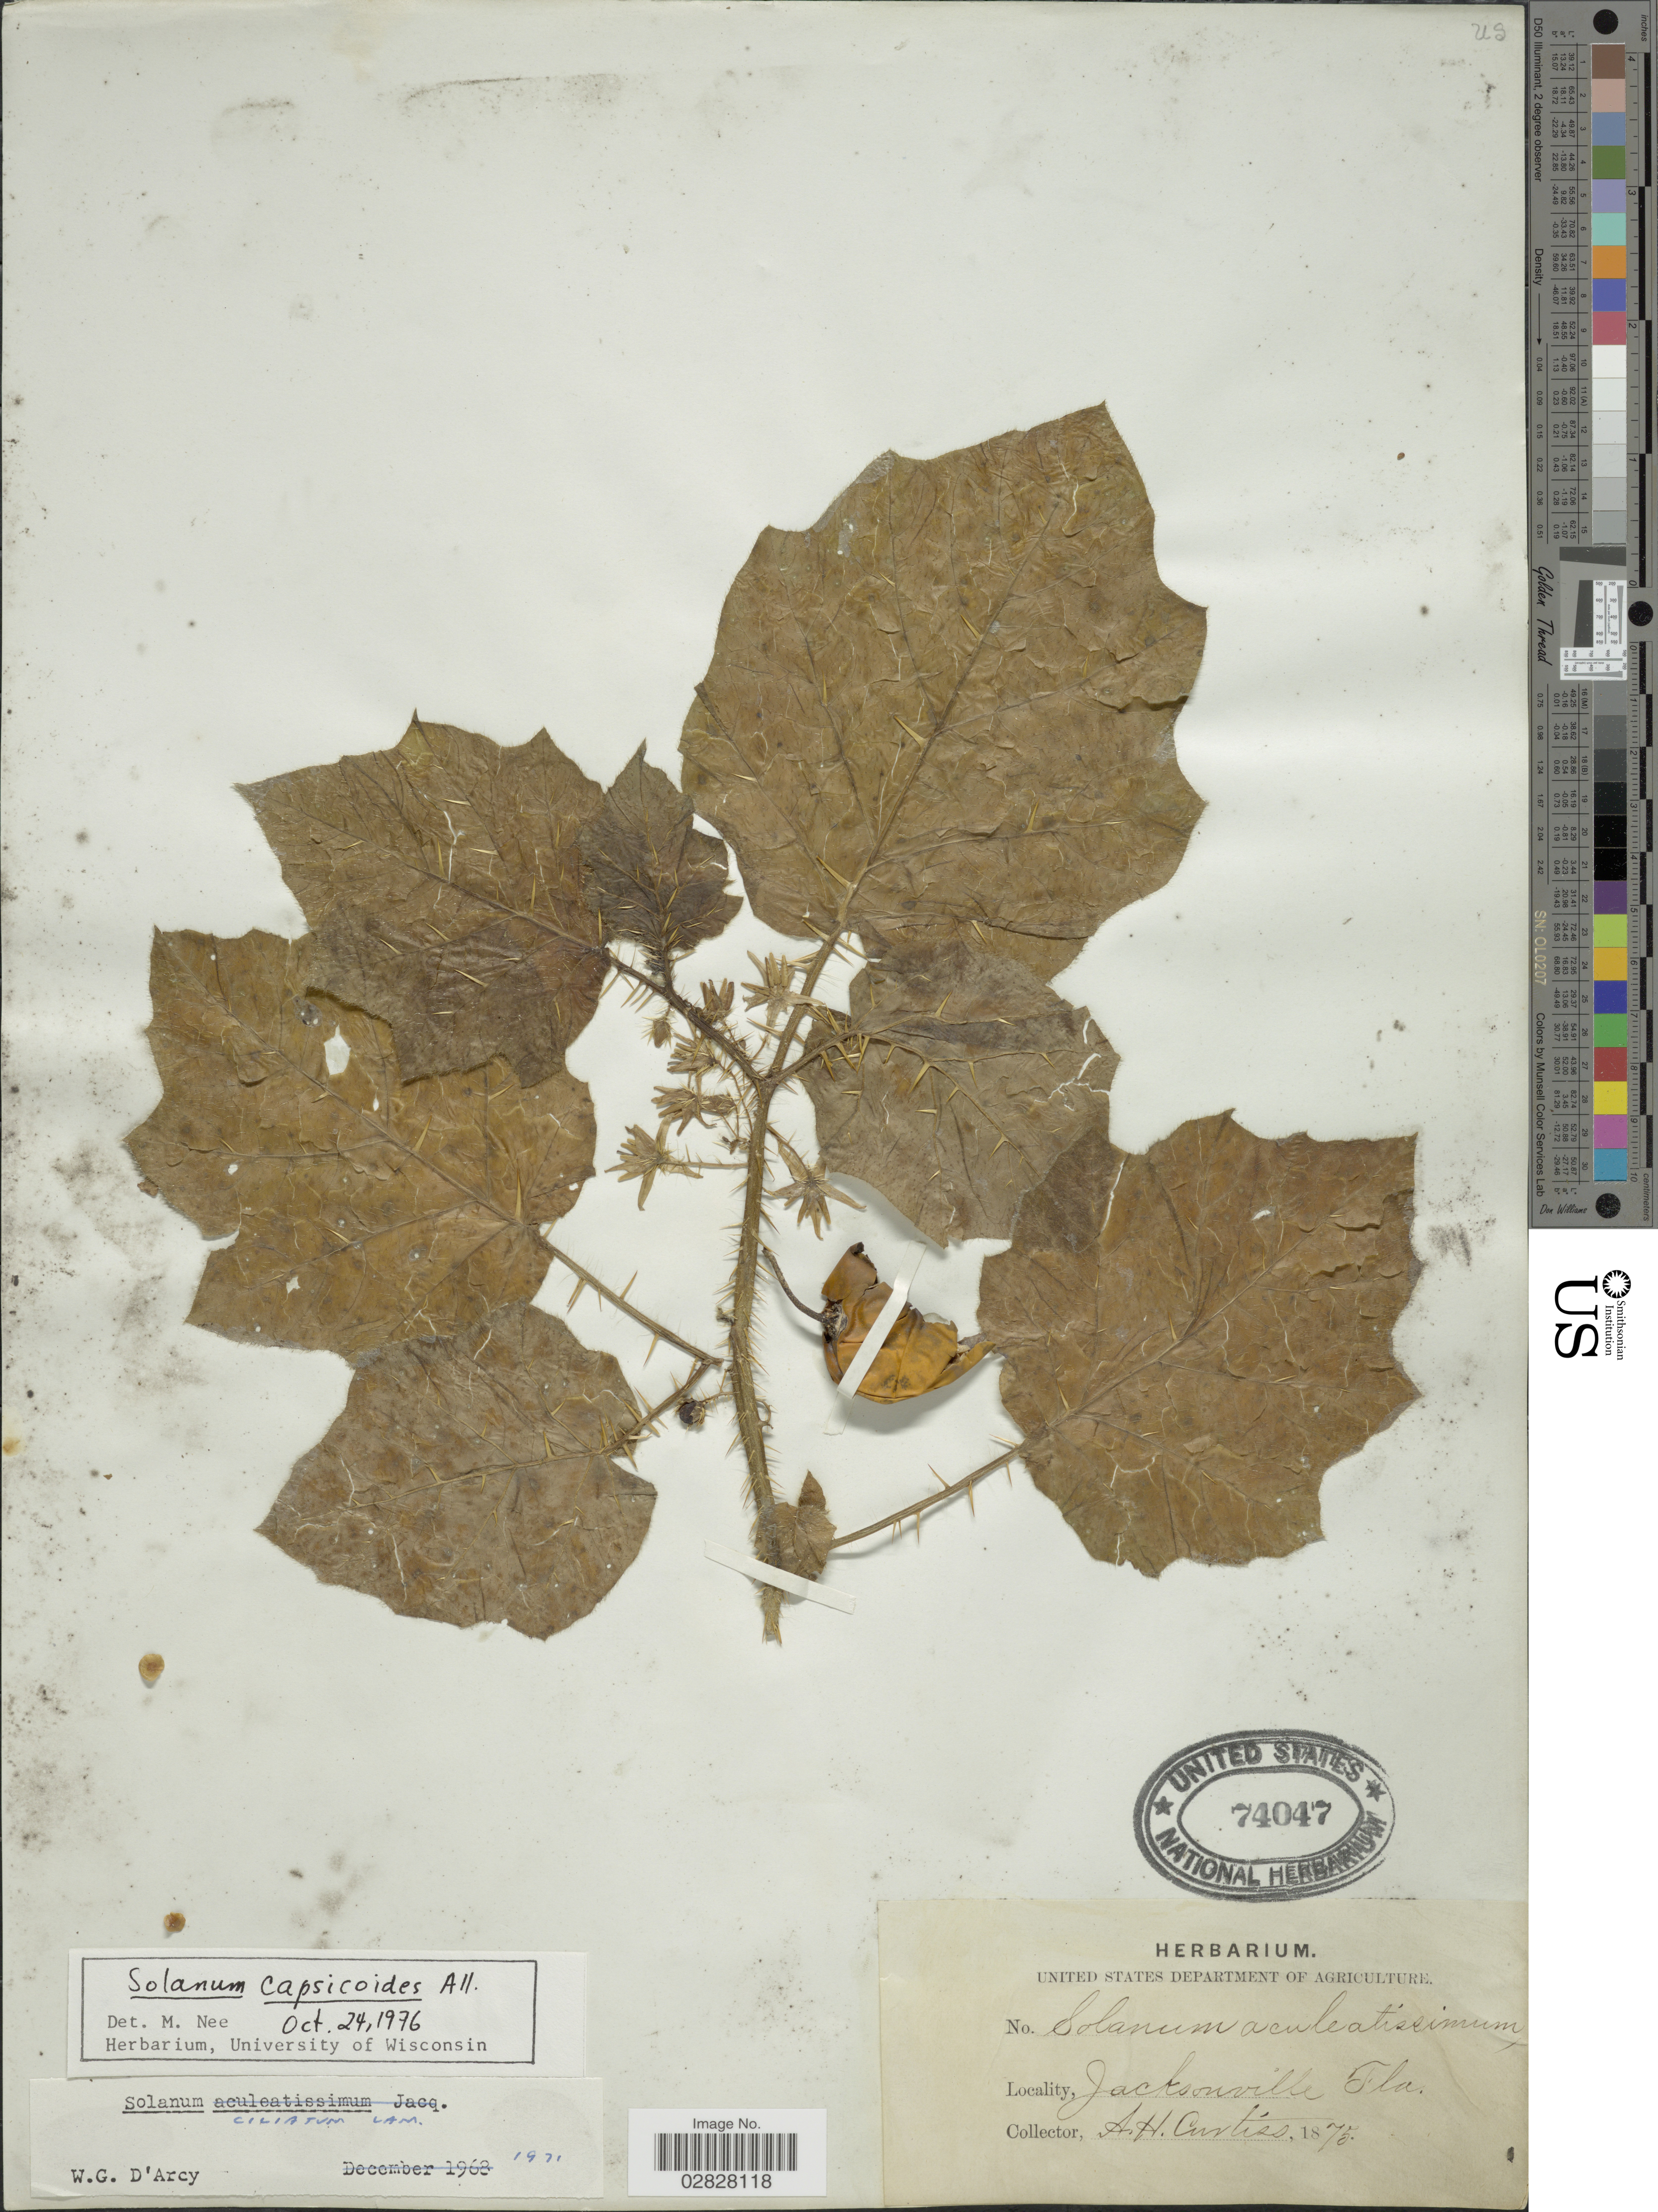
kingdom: Plantae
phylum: Tracheophyta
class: Magnoliopsida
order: Solanales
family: Solanaceae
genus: Solanum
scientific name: Solanum capsicoides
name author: All.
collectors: A. H. Curtiss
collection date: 1875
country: United States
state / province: Florida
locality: Jacksonville.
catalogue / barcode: US 74047